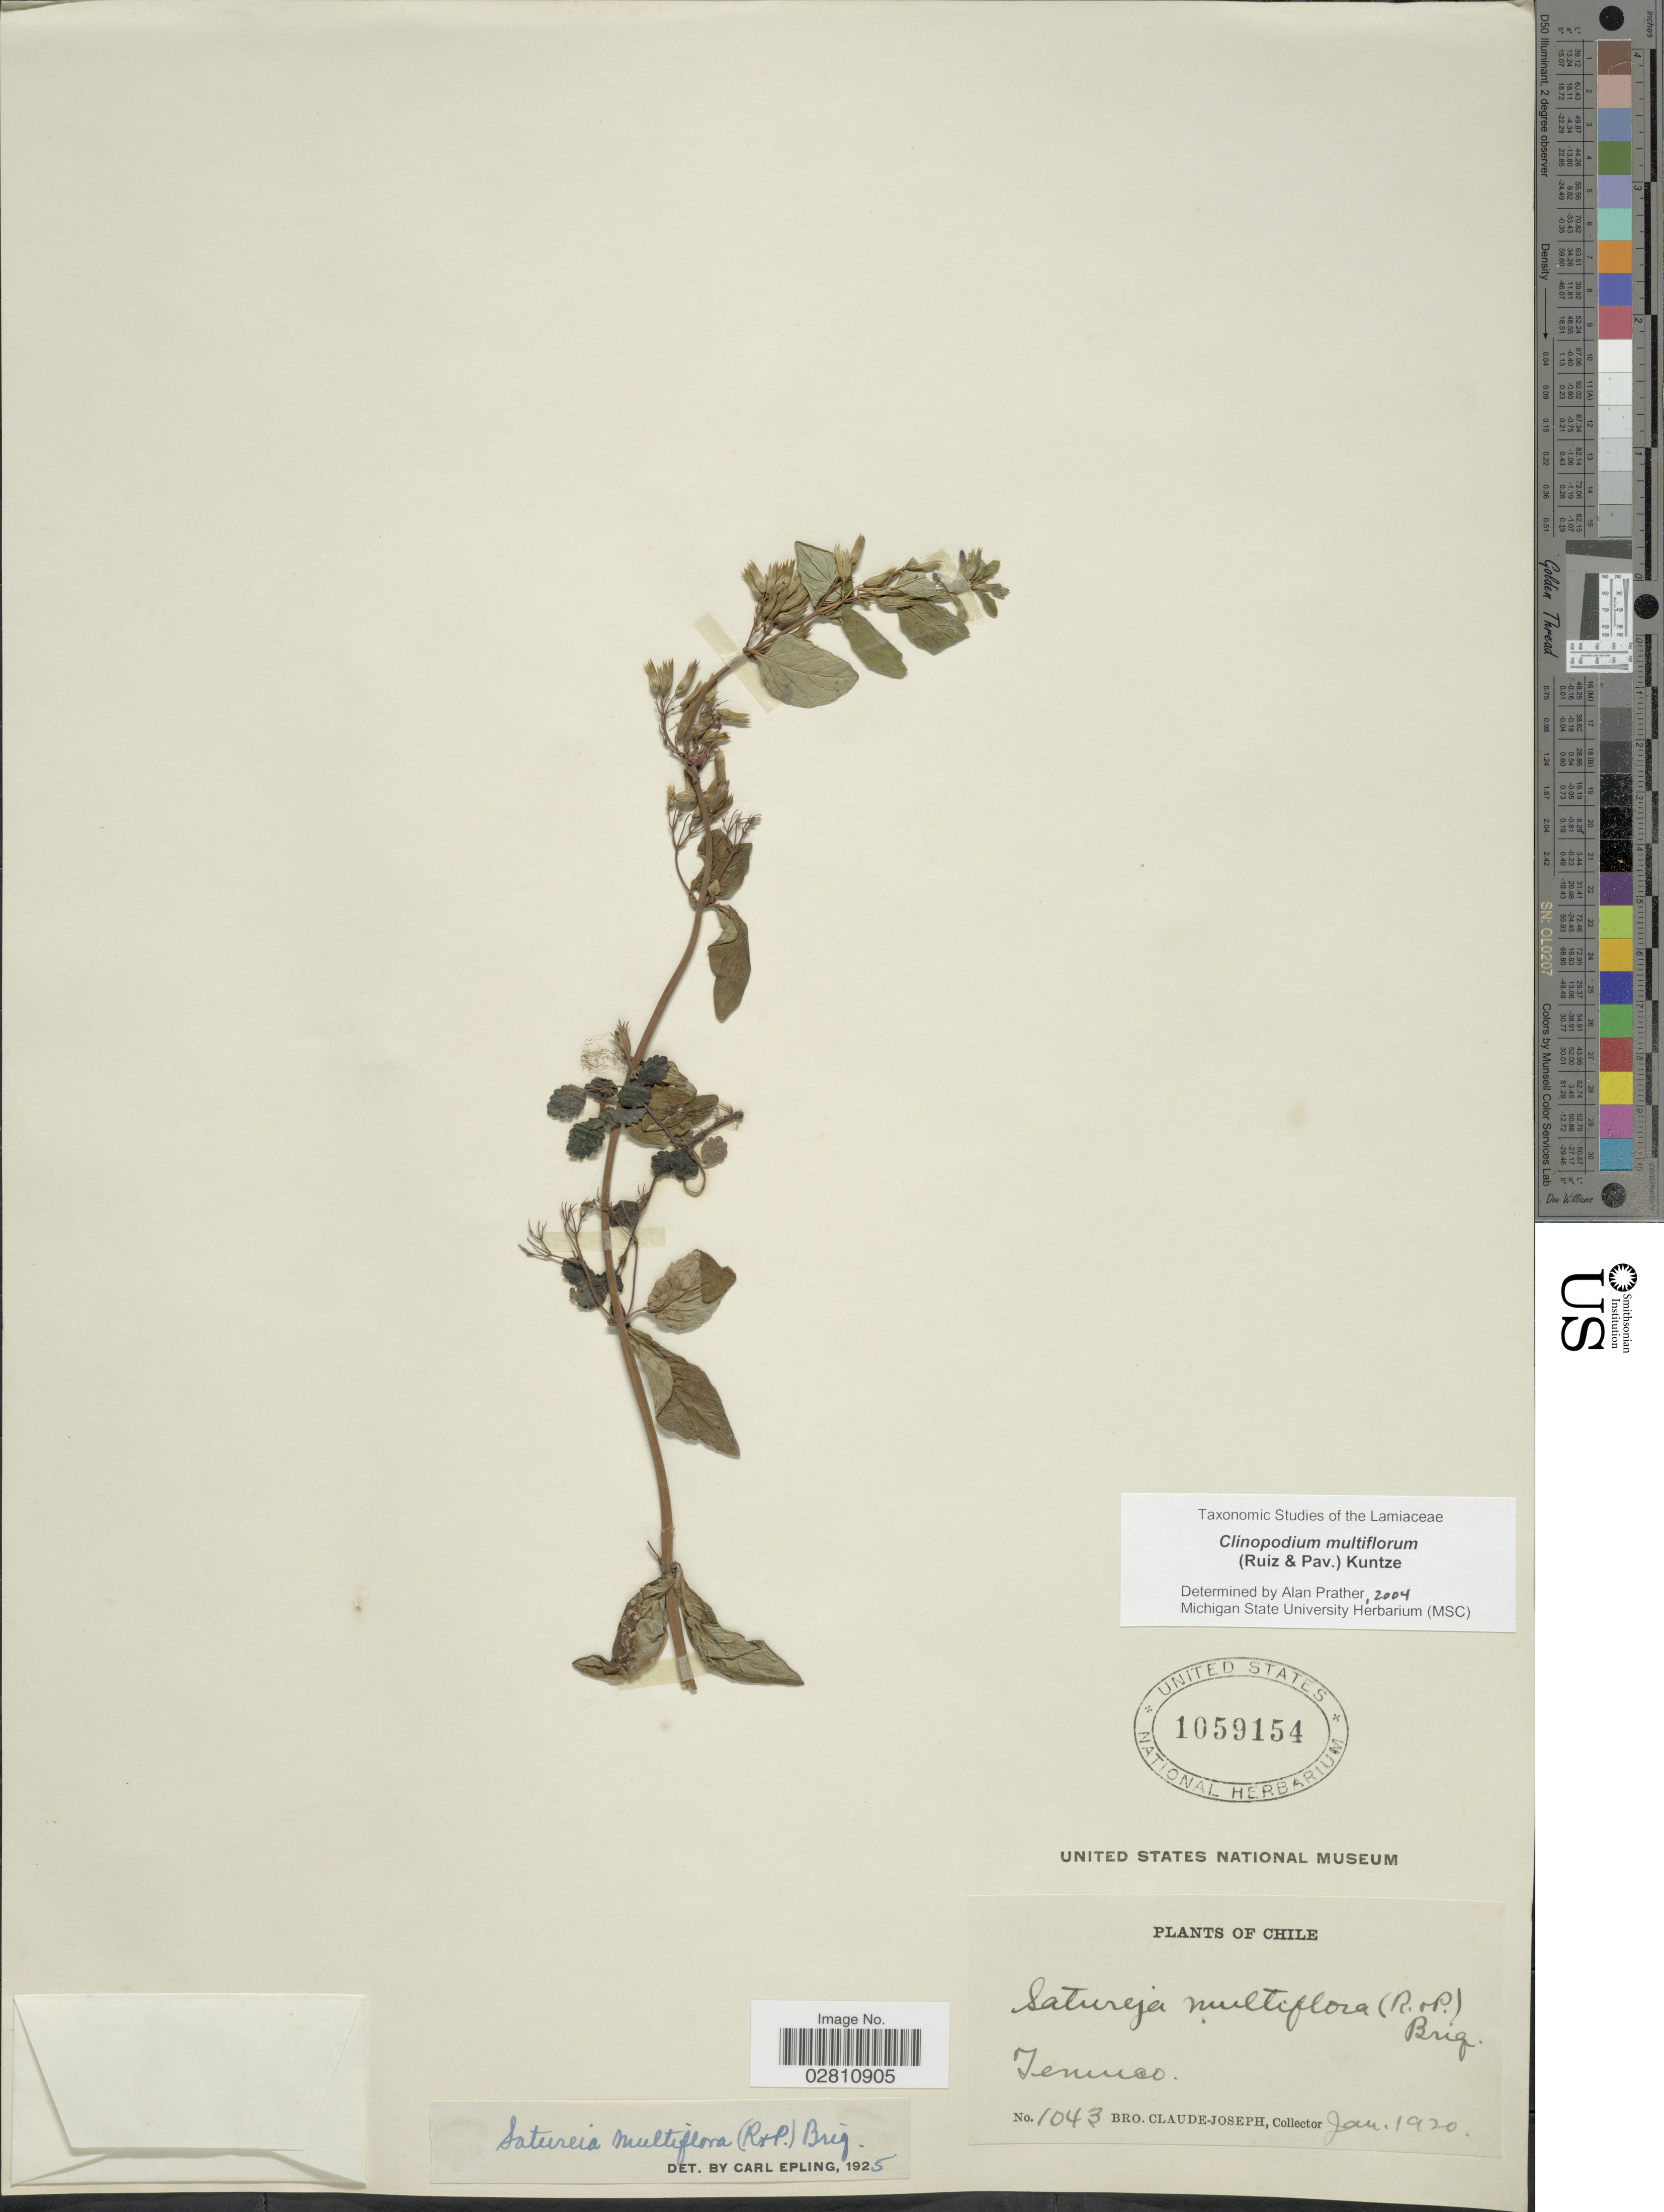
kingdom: Plantae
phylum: Tracheophyta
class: Magnoliopsida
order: Lamiales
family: Lamiaceae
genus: Clinopodium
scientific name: Clinopodium multiflorum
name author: (Ruiz & Pav.) Kuntze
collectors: Bro. Claude-Joseph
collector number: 1043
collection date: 1920-01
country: Chile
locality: Temuco.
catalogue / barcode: US 1059154